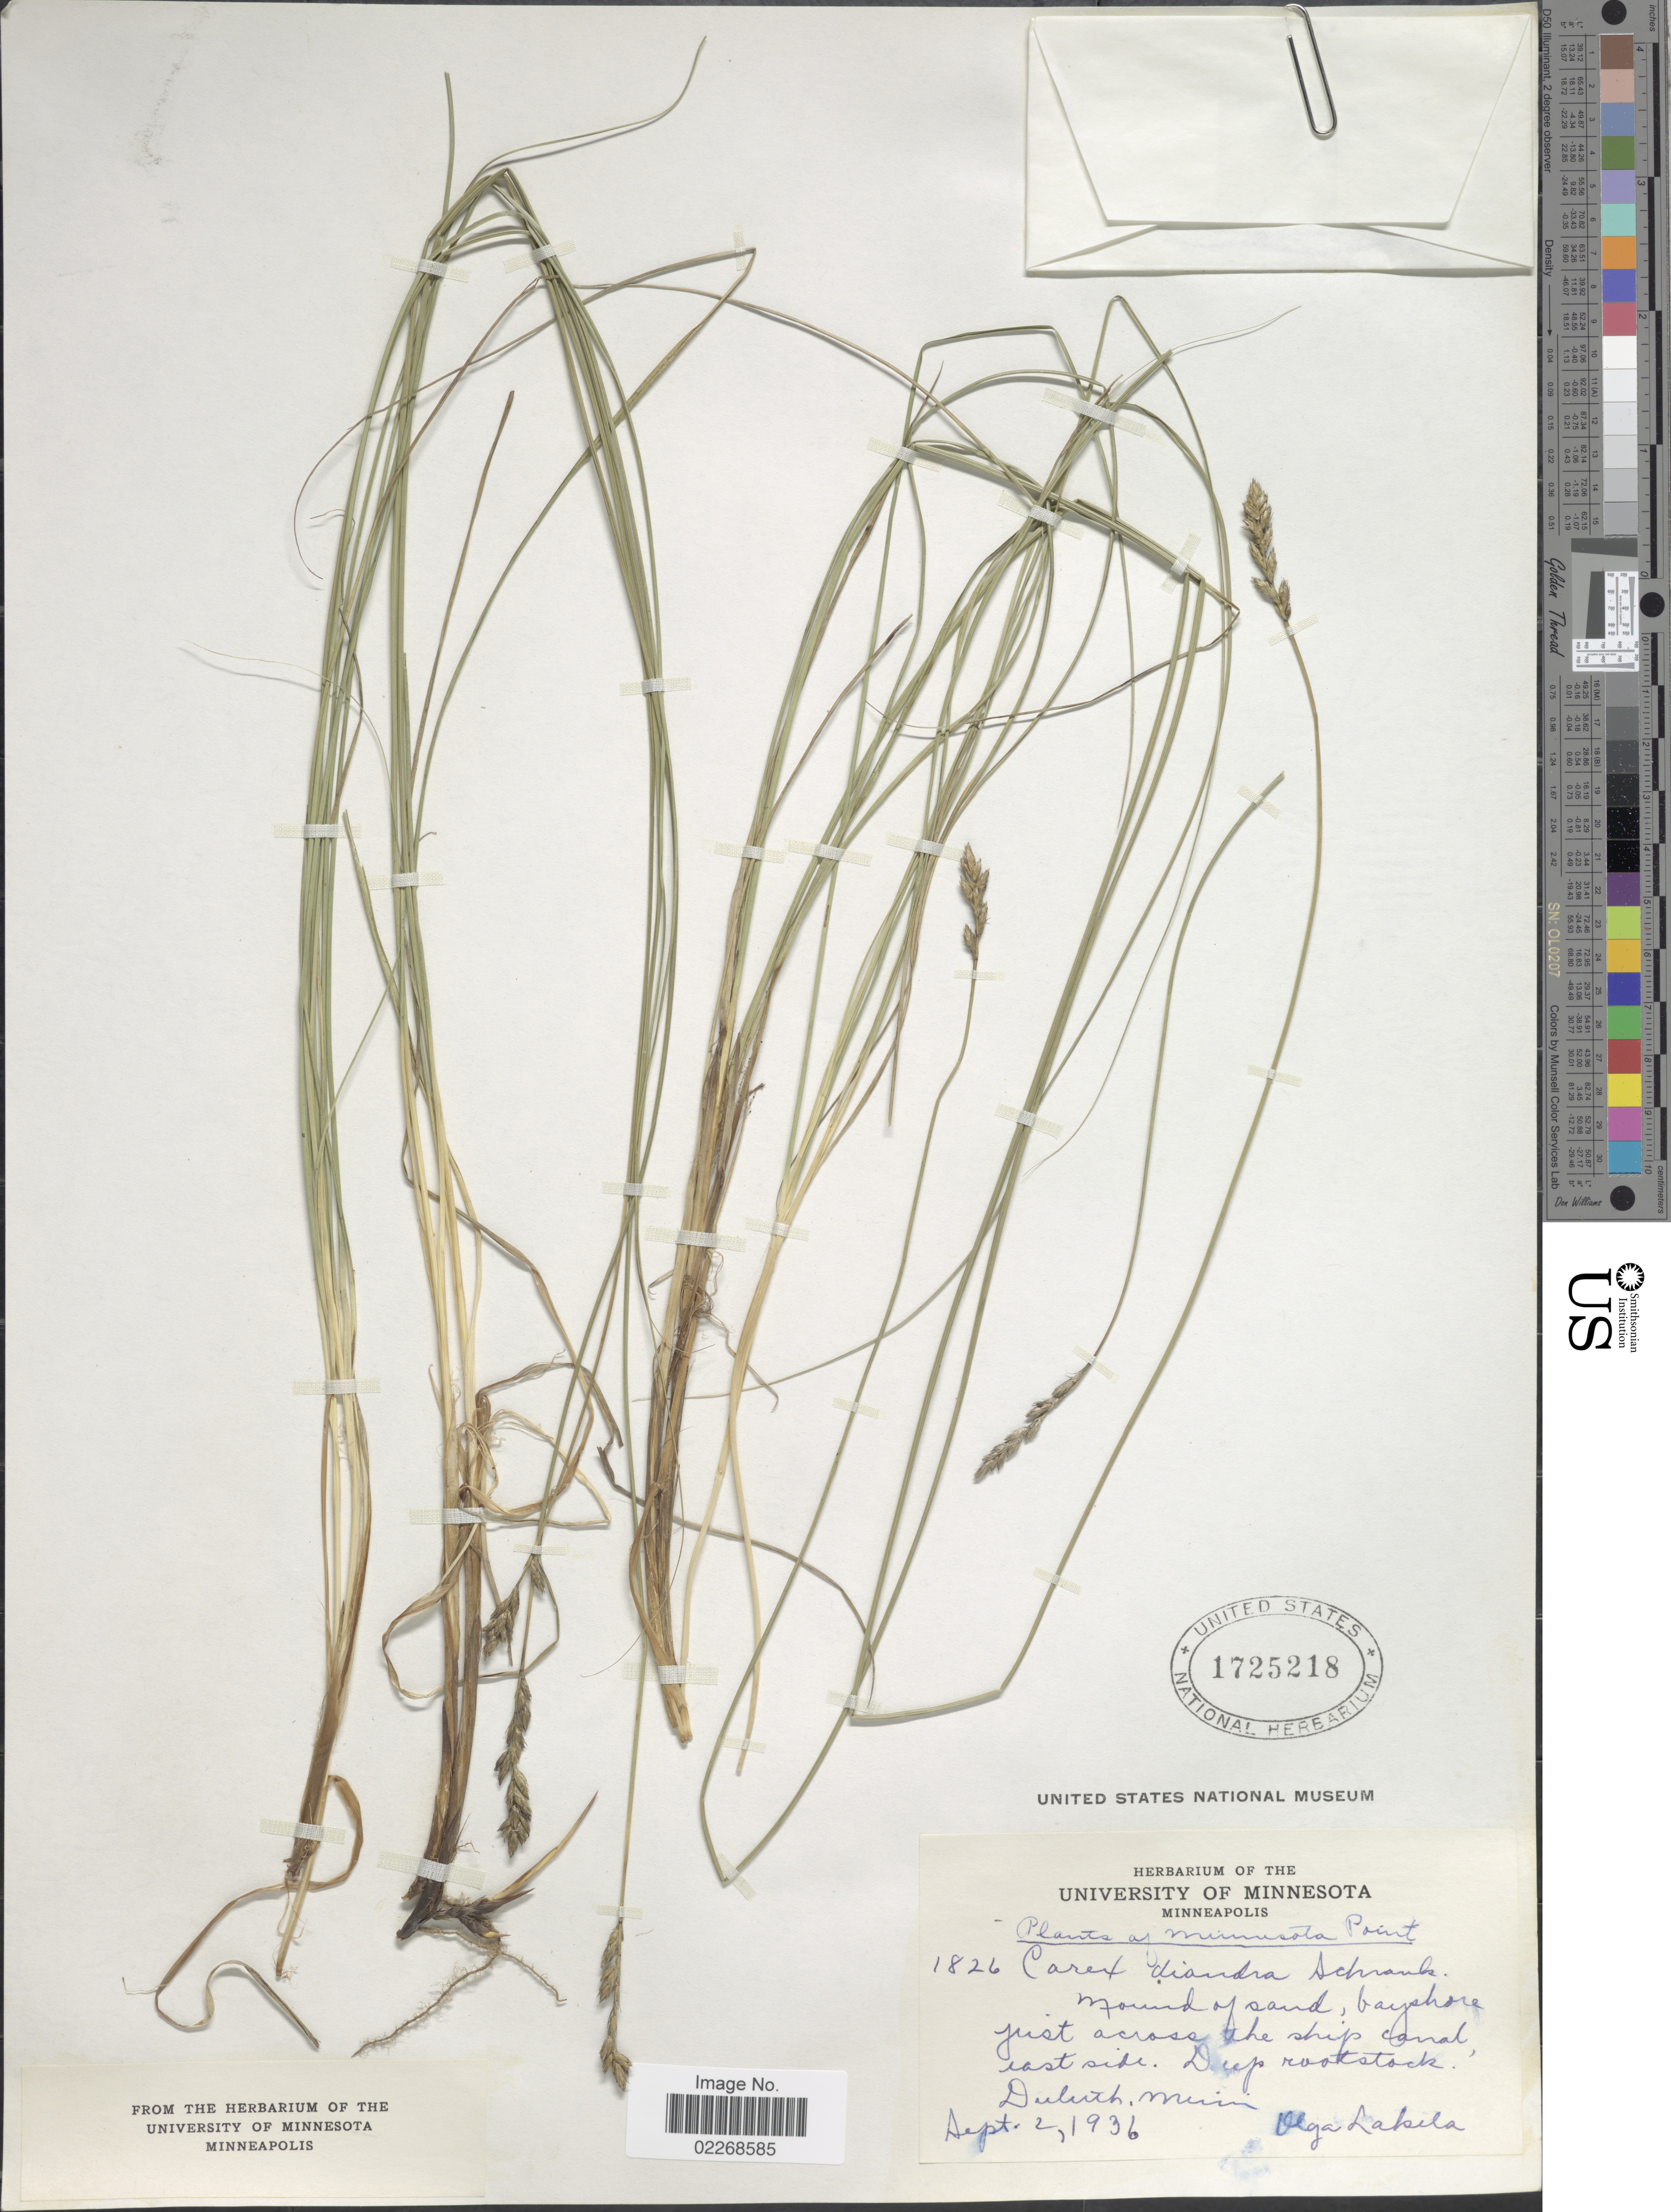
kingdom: Plantae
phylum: Tracheophyta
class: Liliopsida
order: Poales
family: Cyperaceae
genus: Carex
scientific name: Carex diandra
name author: Schrank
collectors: O. K. Lakela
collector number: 1826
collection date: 1936-09-02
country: United States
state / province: Minnesota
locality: Minnesota Point, bayshore just across the ship canal east side, deep rootstock, Duluth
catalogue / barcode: US 1725218